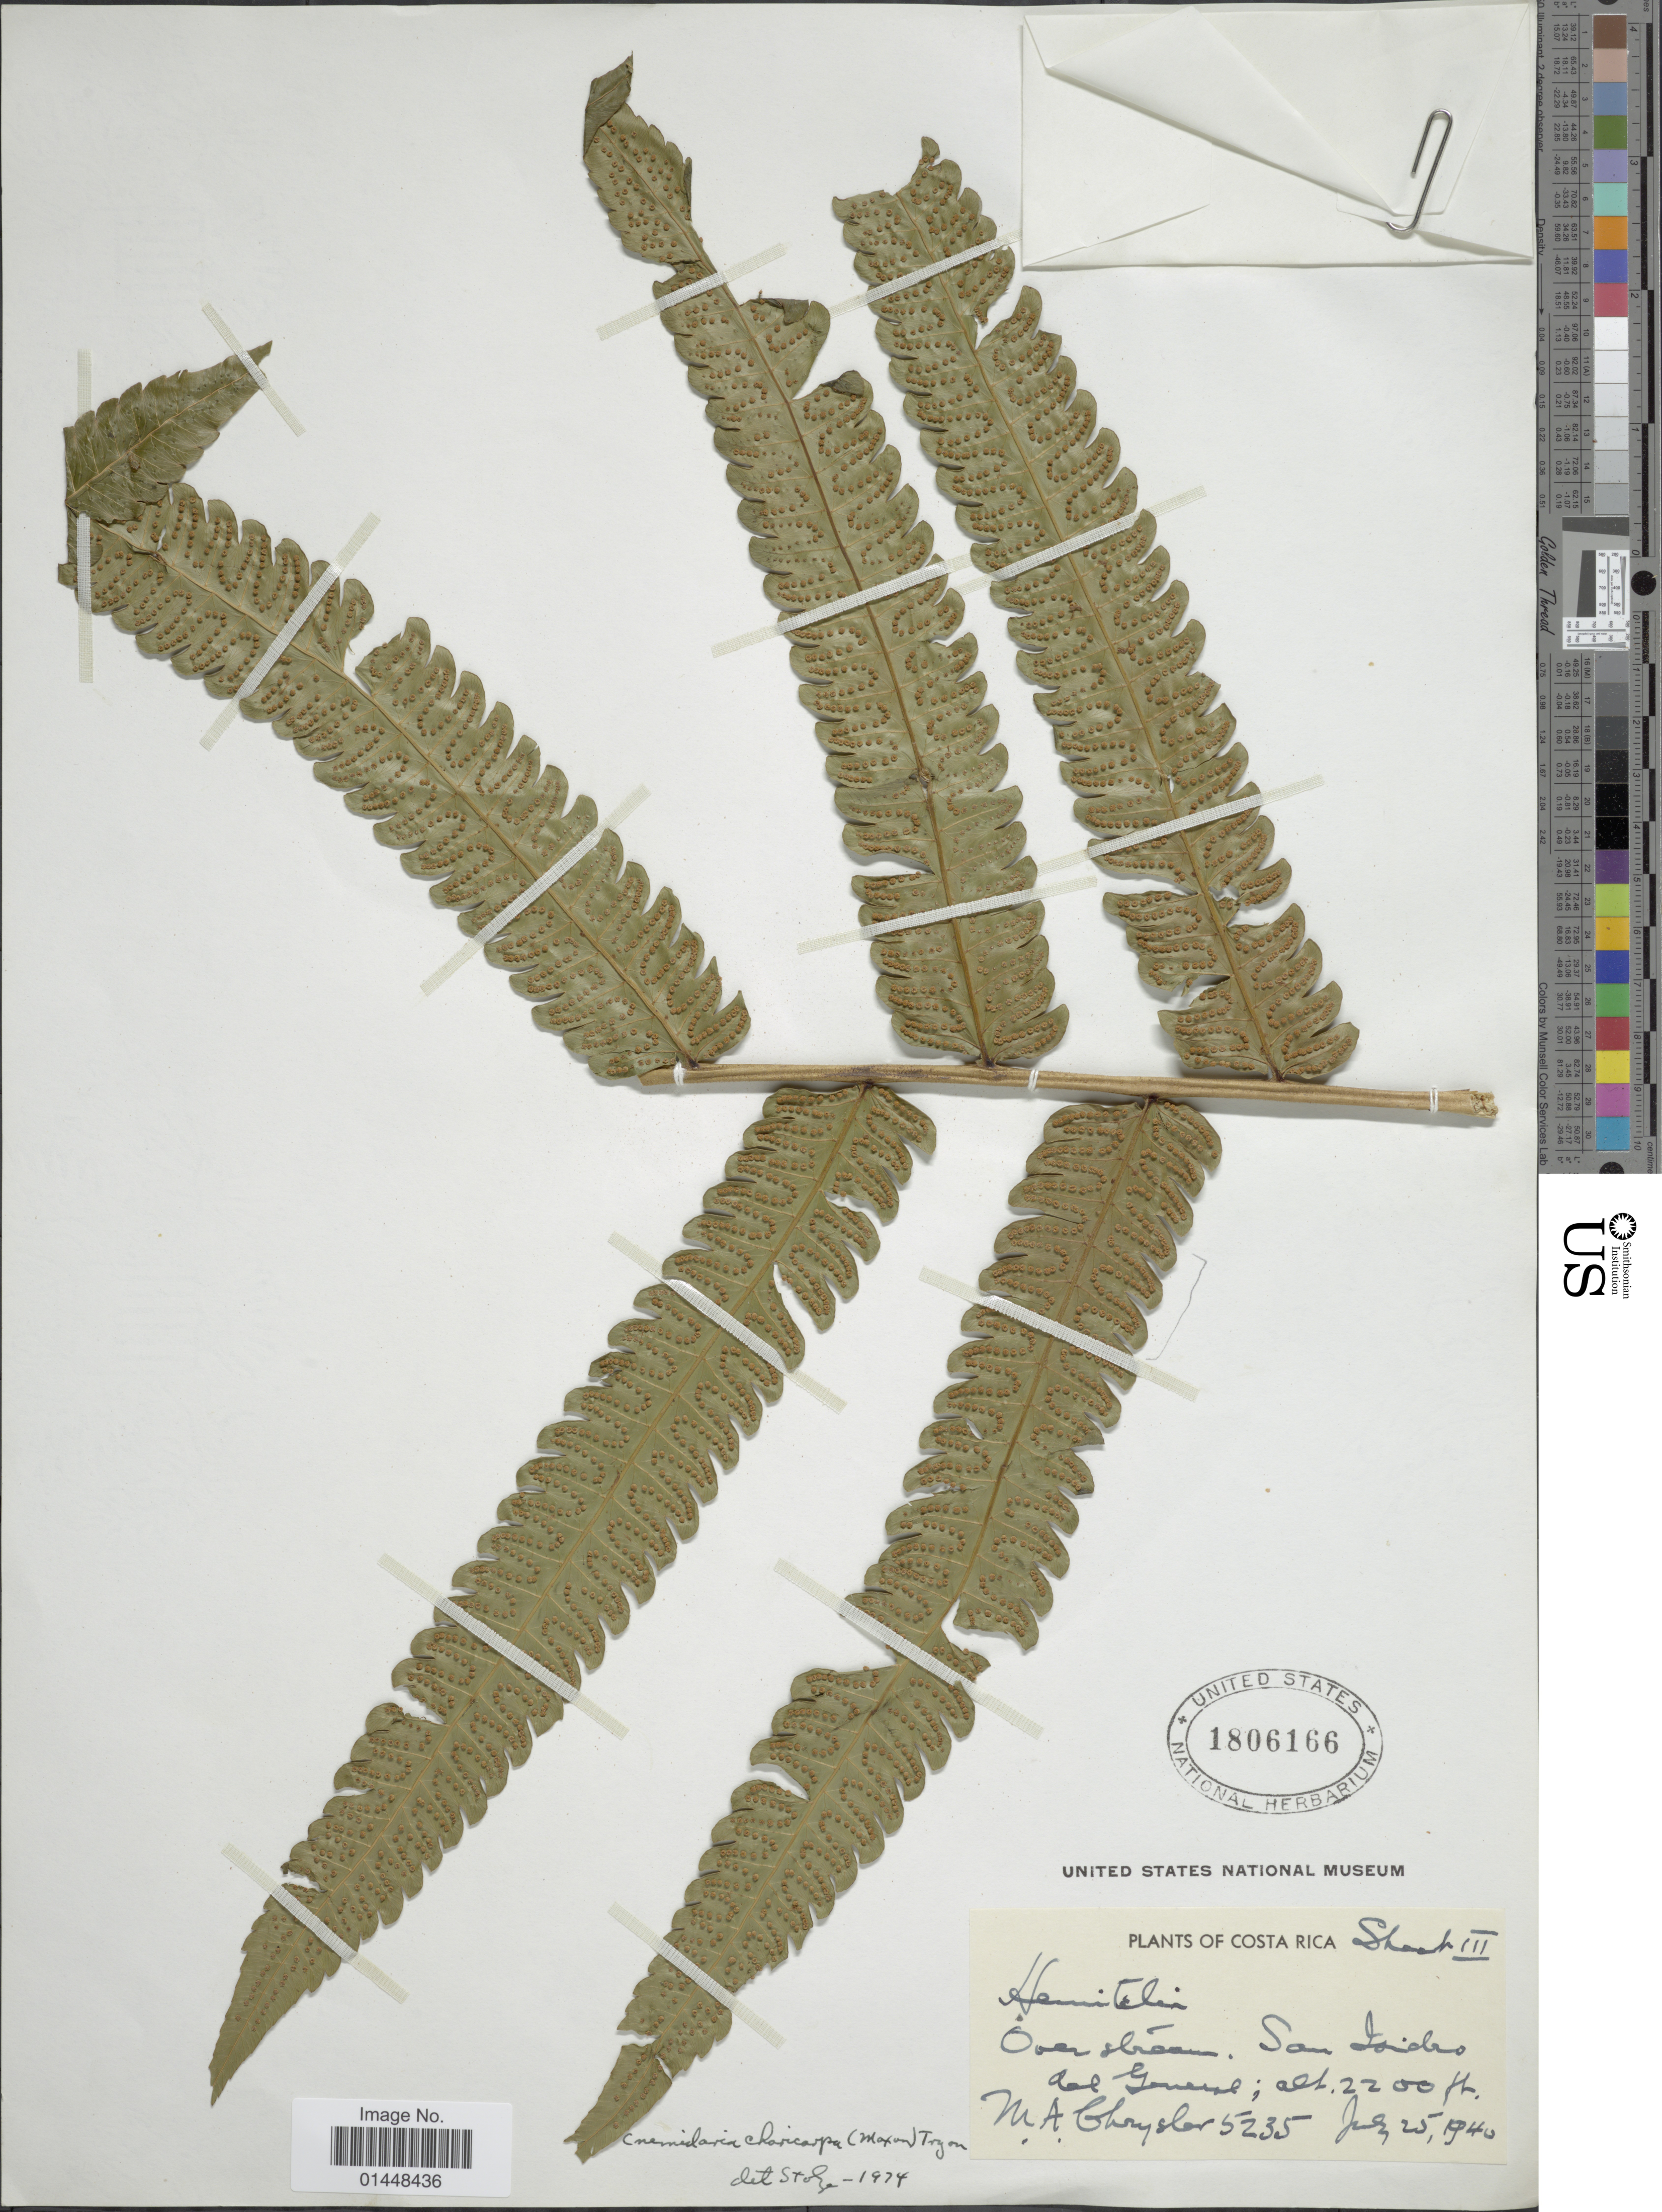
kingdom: Plantae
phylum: Tracheophyta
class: Polypodiopsida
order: Cyatheales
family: Cyatheaceae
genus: Cyathea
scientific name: Cyathea choricarpa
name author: (Maxon) Domin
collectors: M. A. Chrysler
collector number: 5235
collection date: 1940-07-25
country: Costa Rica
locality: San Idisro del General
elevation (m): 671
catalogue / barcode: US 1806166